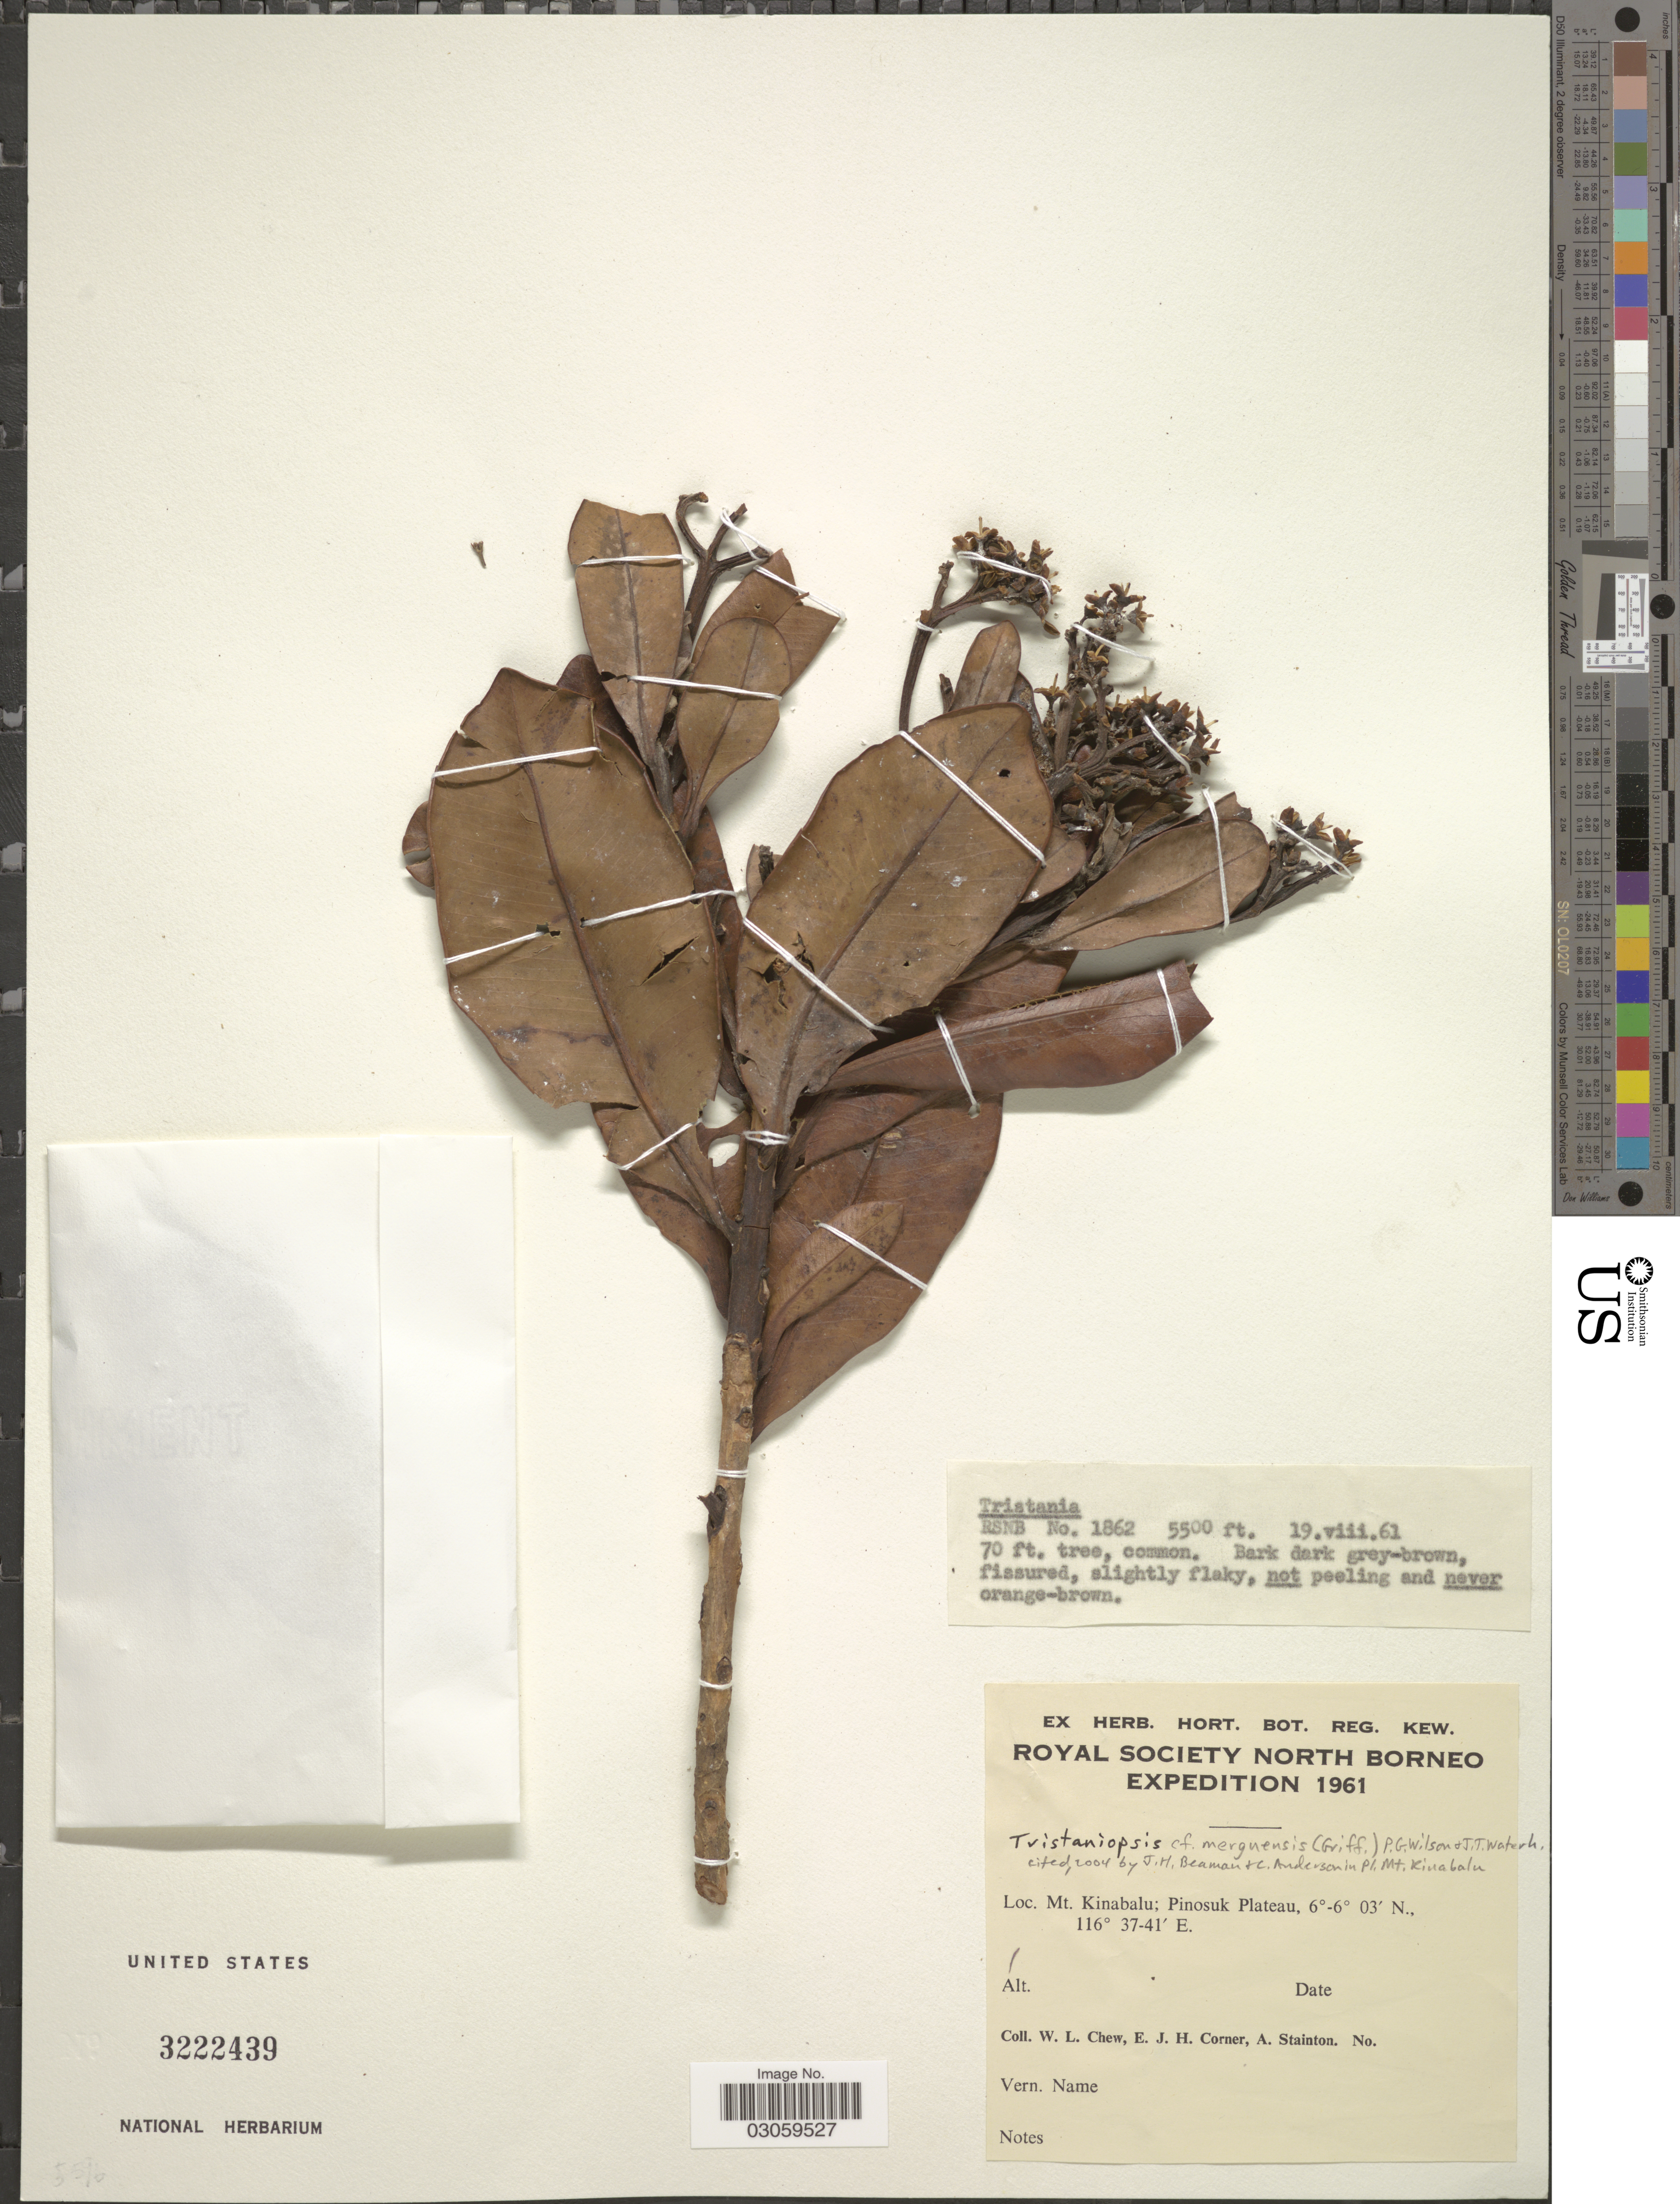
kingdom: Plantae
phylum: Tracheophyta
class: Magnoliopsida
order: Myrtales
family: Myrtaceae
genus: Tristaniopsis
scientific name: Tristaniopsis merguensis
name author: (Griff.) P.G. Wilson & J. T. Waterh.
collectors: W. Chew, E. Corner & A. Stainton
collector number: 1862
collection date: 1961-08-19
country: Malaysia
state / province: Sabah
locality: North Borneo. Mt. Kinabalu; Pinosuk Plateau.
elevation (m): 1676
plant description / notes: Cited by J.H. Beaman & C. Anderson in Pl. Mt. Kinabalu, 2004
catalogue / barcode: US 3222439